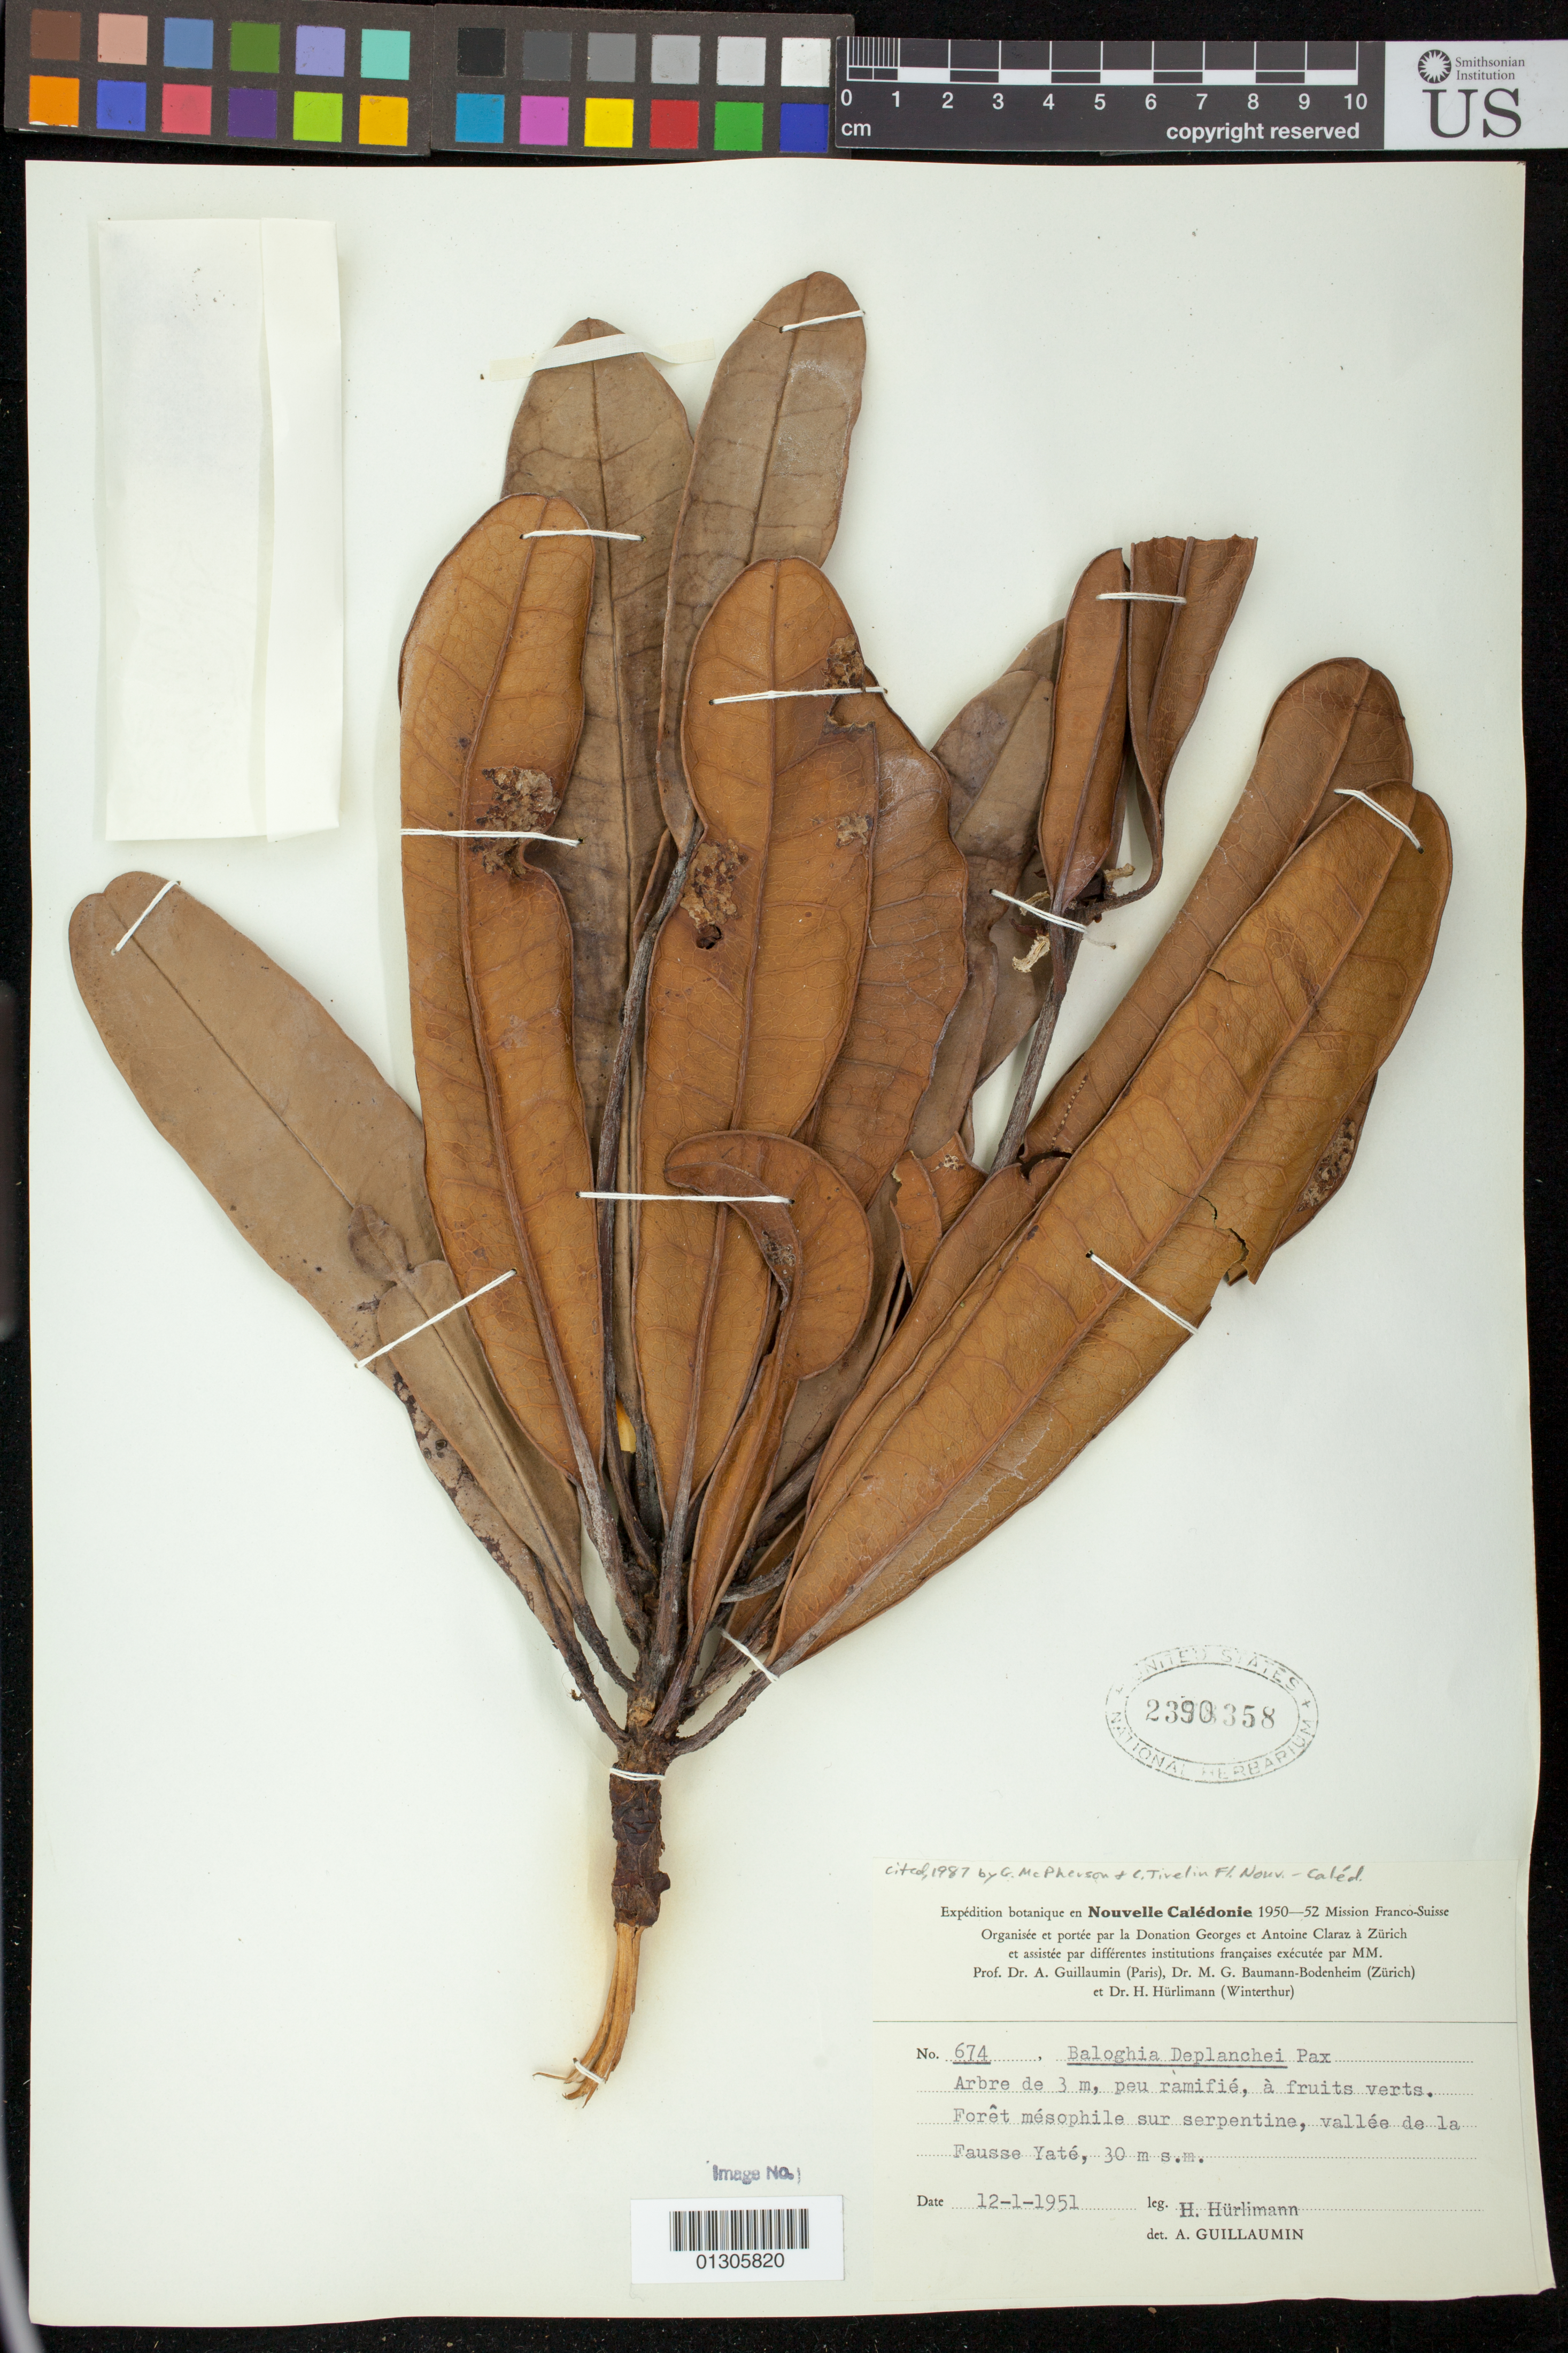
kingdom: Plantae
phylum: Tracheophyta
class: Magnoliopsida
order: Malpighiales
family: Euphorbiaceae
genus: Baloghia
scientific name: Baloghia deplanchei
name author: (Baill.) Pax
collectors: H. Hurlimann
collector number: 674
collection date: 1951-12-01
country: New Caledonia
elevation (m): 30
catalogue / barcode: US 2390358